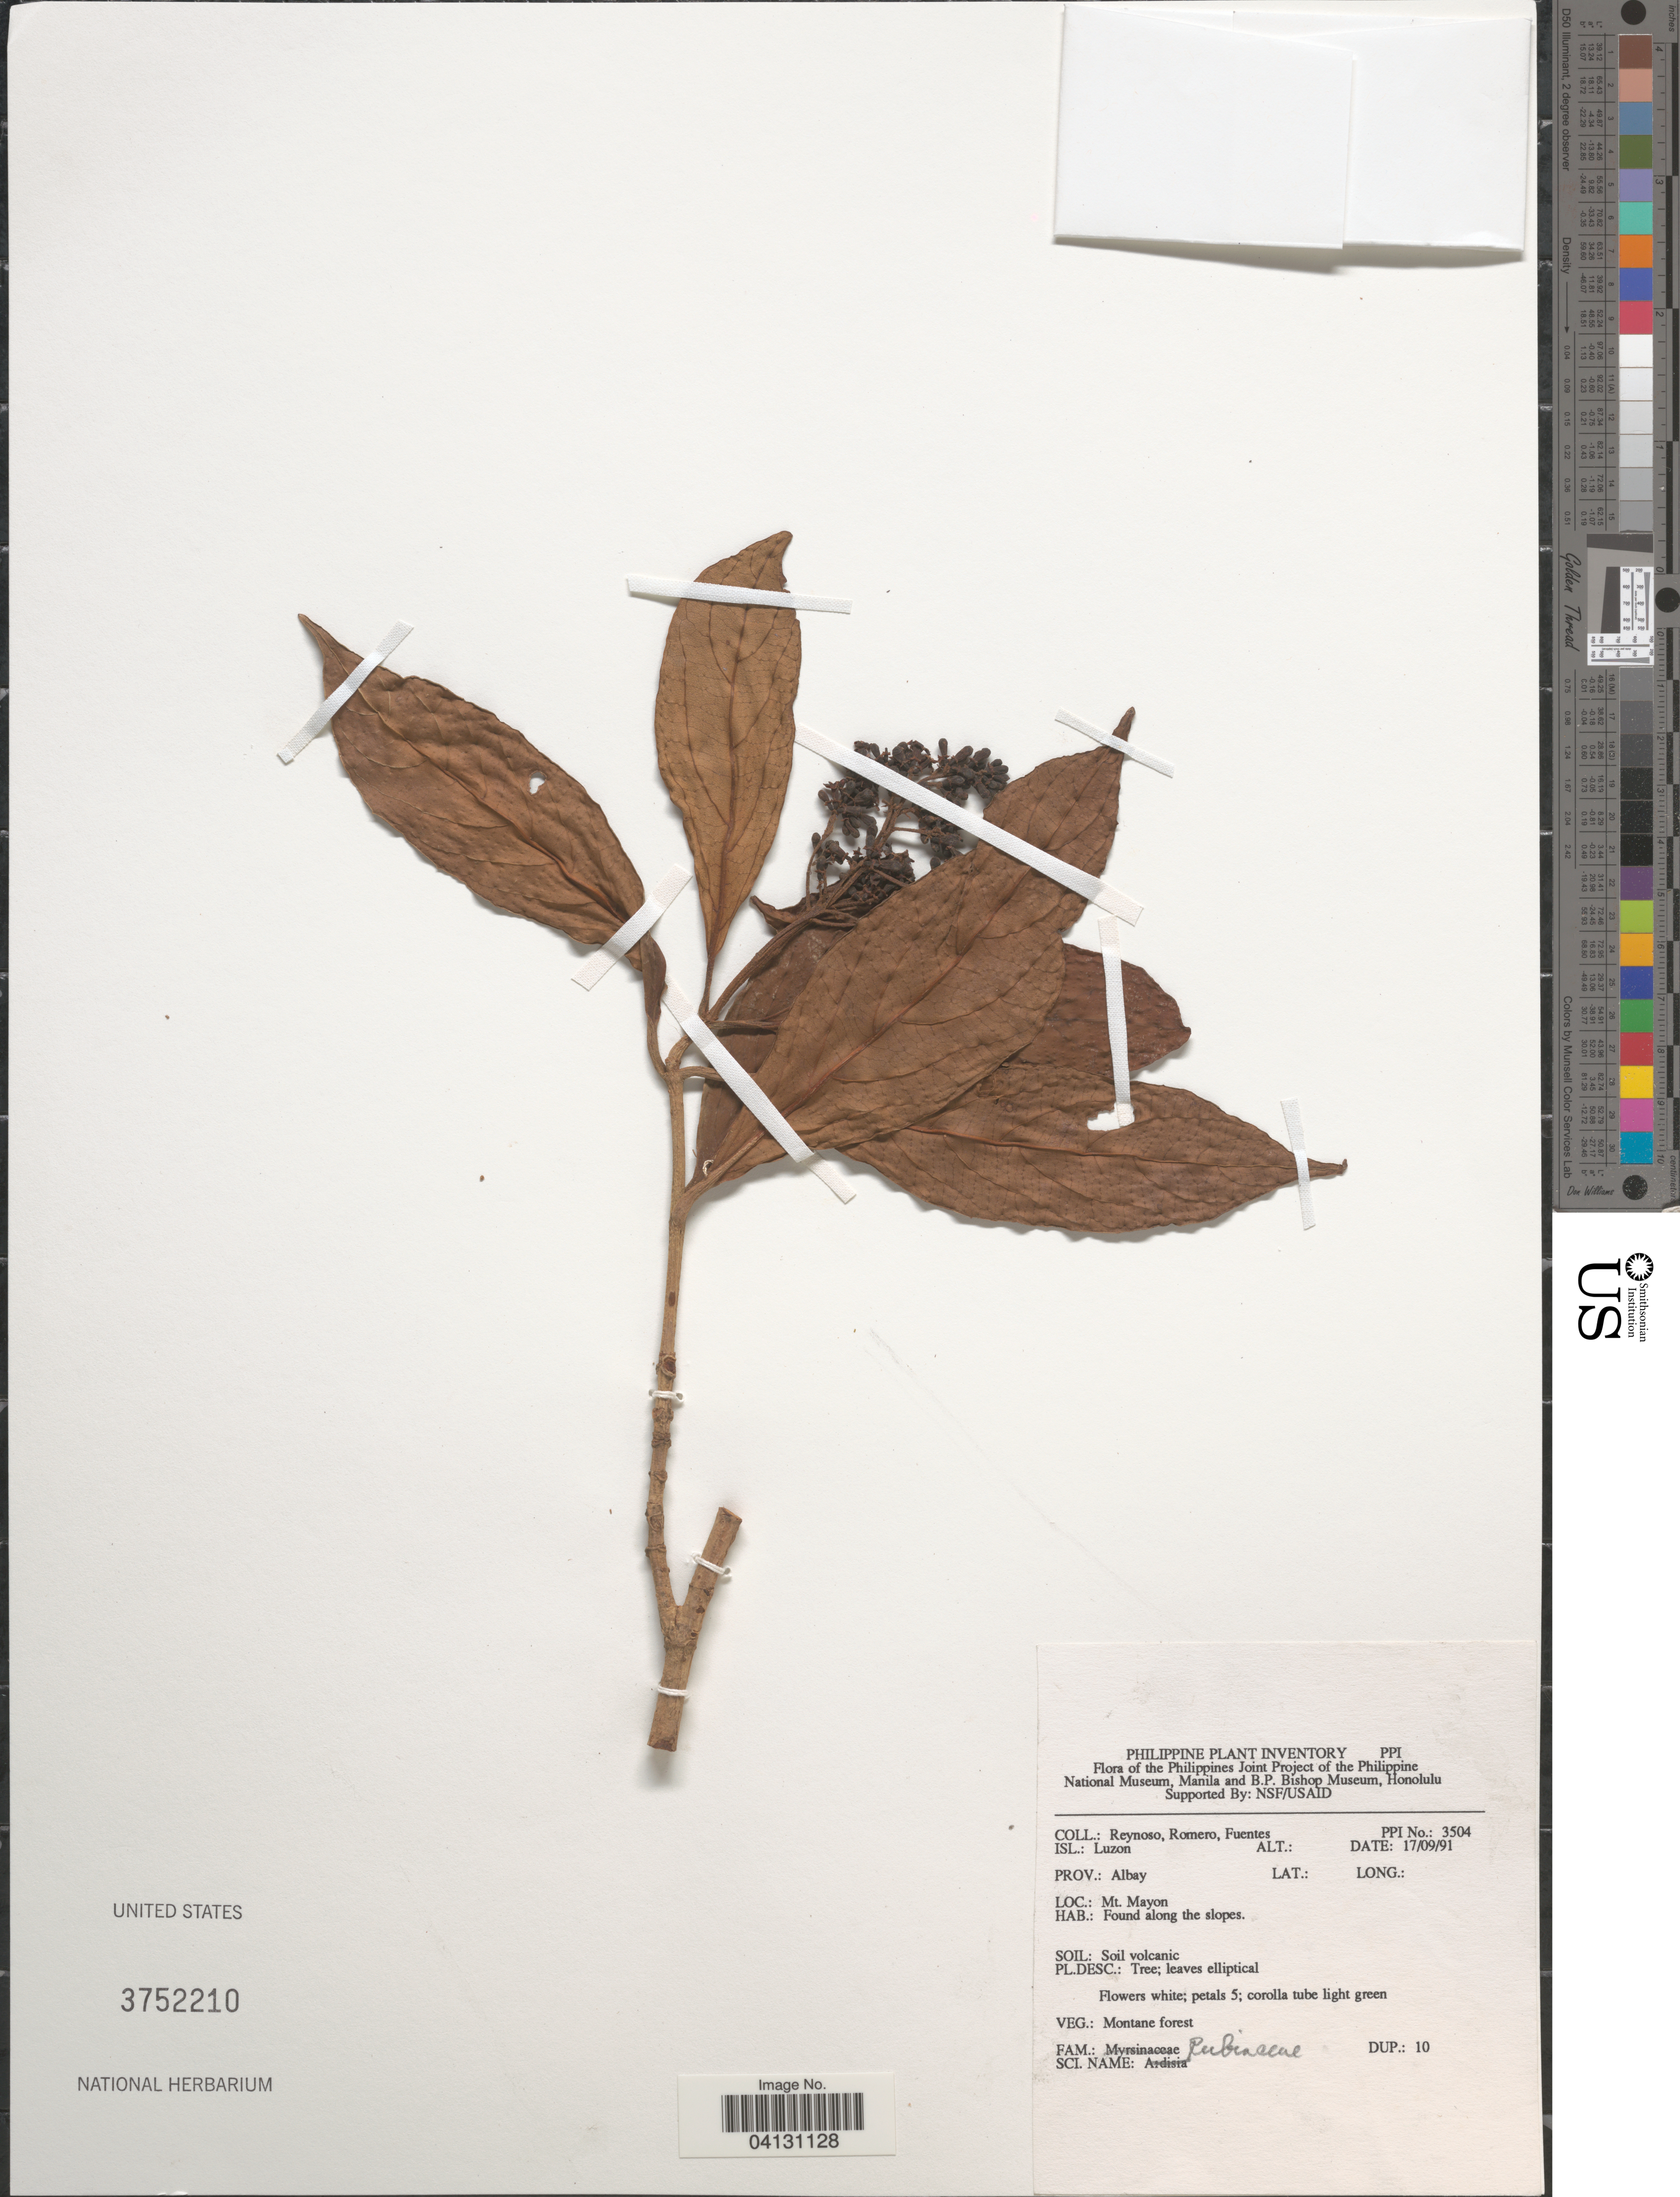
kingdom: Plantae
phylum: Tracheophyta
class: Magnoliopsida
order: Gentianales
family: Rubiaceae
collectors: E. Reynoso, -. Romero & -. Fuentes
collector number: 3504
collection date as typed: Transcribed d/m/y: 17/9/91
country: Philippines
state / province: Bicol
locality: The Philippines Joint Project of the Philippines National Museum, Manila and B.P. Bishop Museum, Honolulu. Isl.: Luzon. Prov.: Albay. Mt. Mayon. Along the slopes.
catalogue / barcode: US 3752210